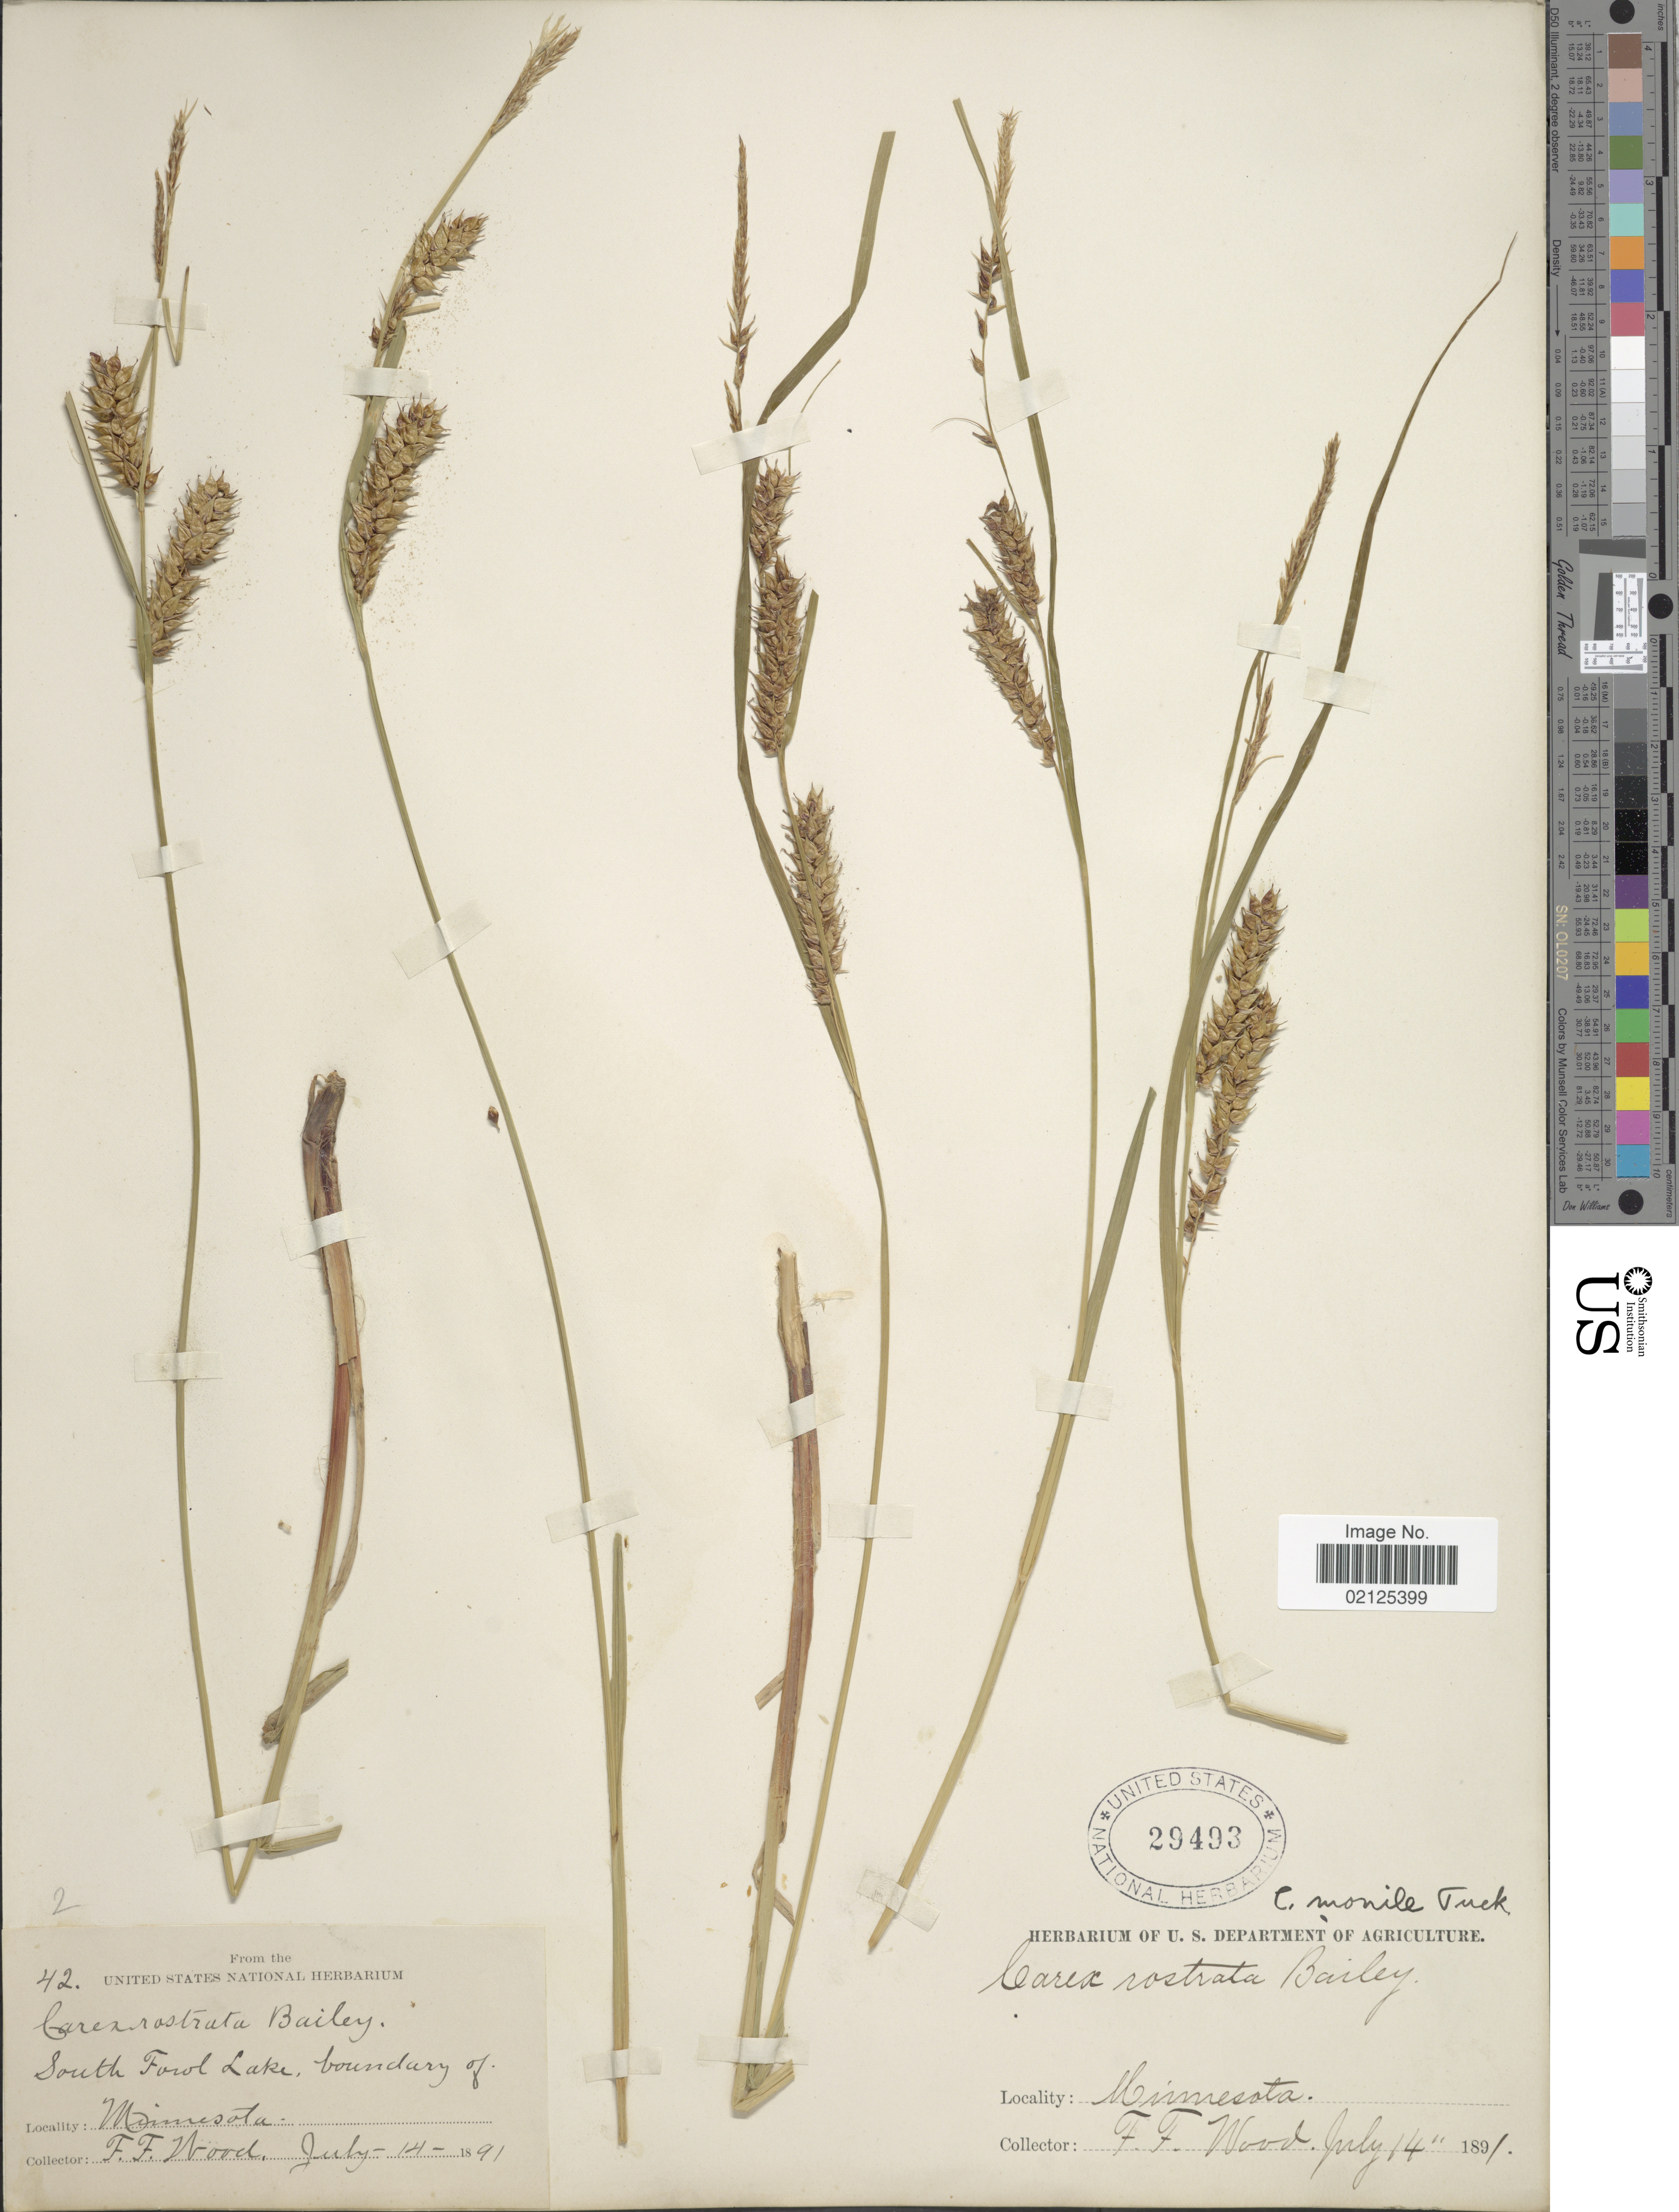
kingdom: Plantae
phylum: Tracheophyta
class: Liliopsida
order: Poales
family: Cyperaceae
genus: Carex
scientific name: Carex vesicaria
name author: L.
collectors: F. Wood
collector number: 42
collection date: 1891-07-14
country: United States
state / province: Minnesota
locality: South Forol Lake, boundary of Minnesota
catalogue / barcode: US 29493